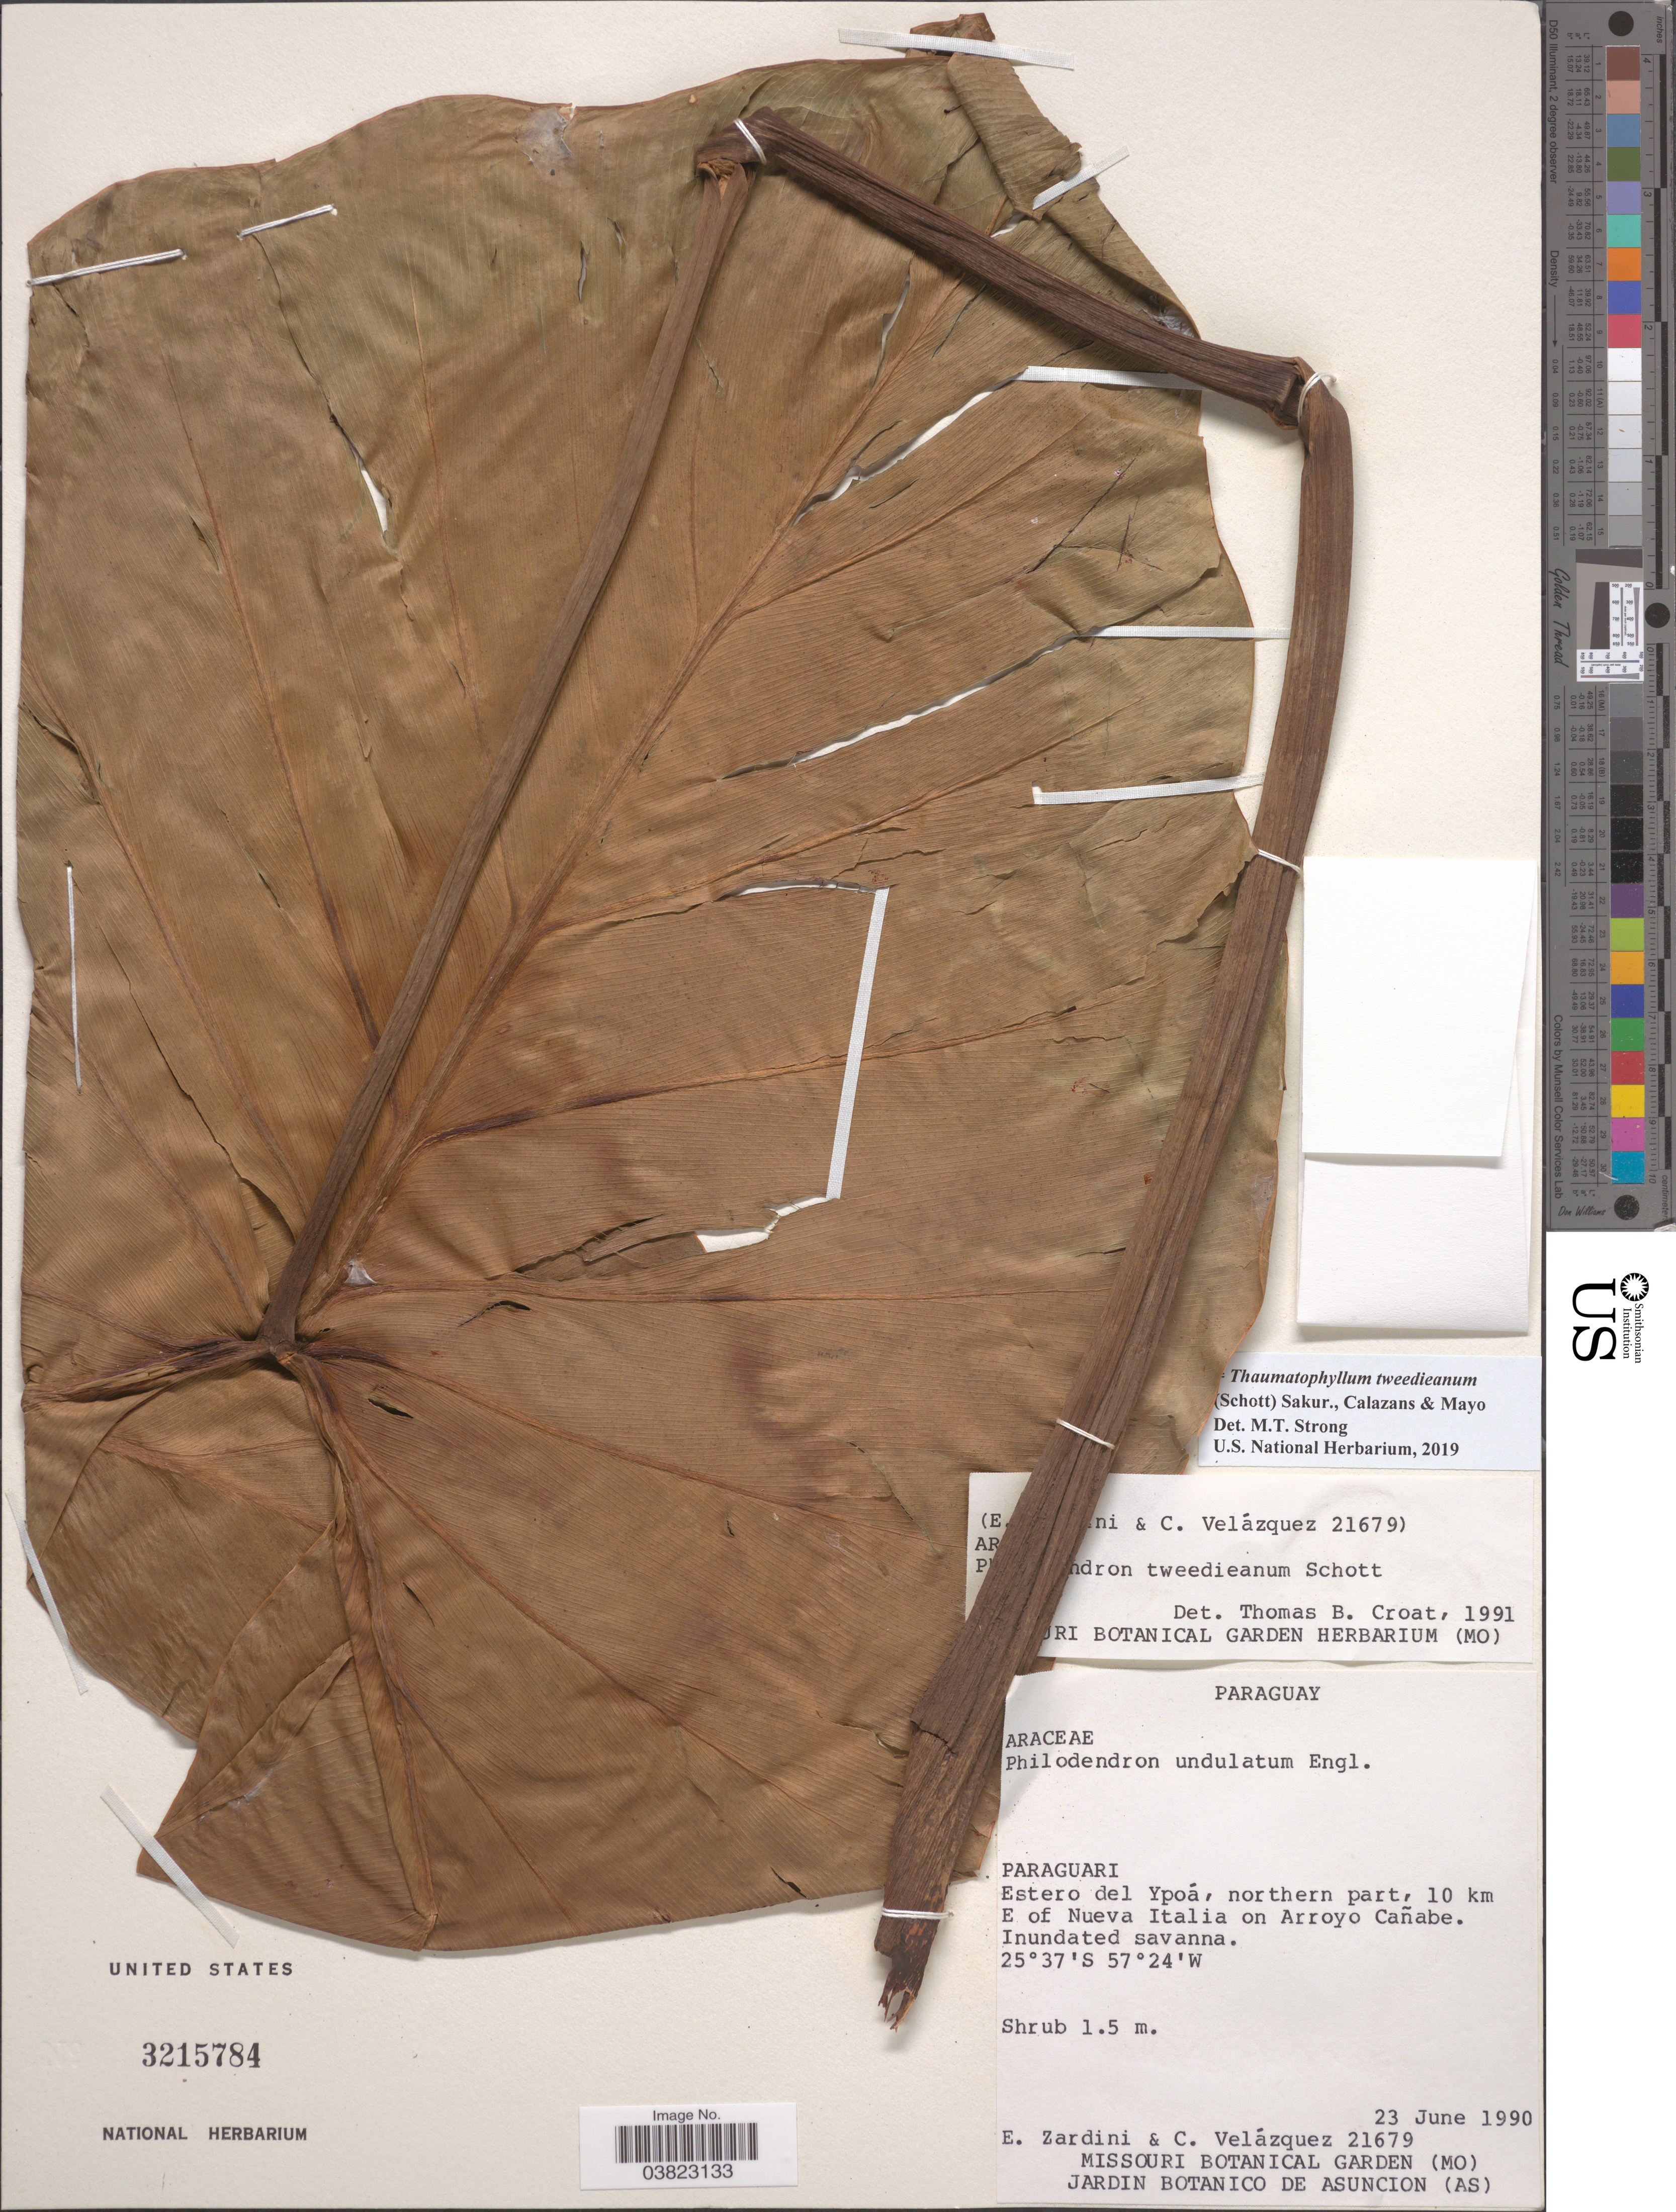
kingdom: Plantae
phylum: Tracheophyta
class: Liliopsida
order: Alismatales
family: Araceae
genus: Thaumatophyllum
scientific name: Thaumatophyllum tweedieanum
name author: (Schott) Sakur. et al.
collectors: E. Zardini & C. Velázquez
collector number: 21679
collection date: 1990-06-23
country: Paraguay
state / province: Paraguari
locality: Estero del Ypoá, northern part, 10 km E of Nueva Italia on Arroyo Cañabe. Inundated savanna.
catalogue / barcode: US 3215784